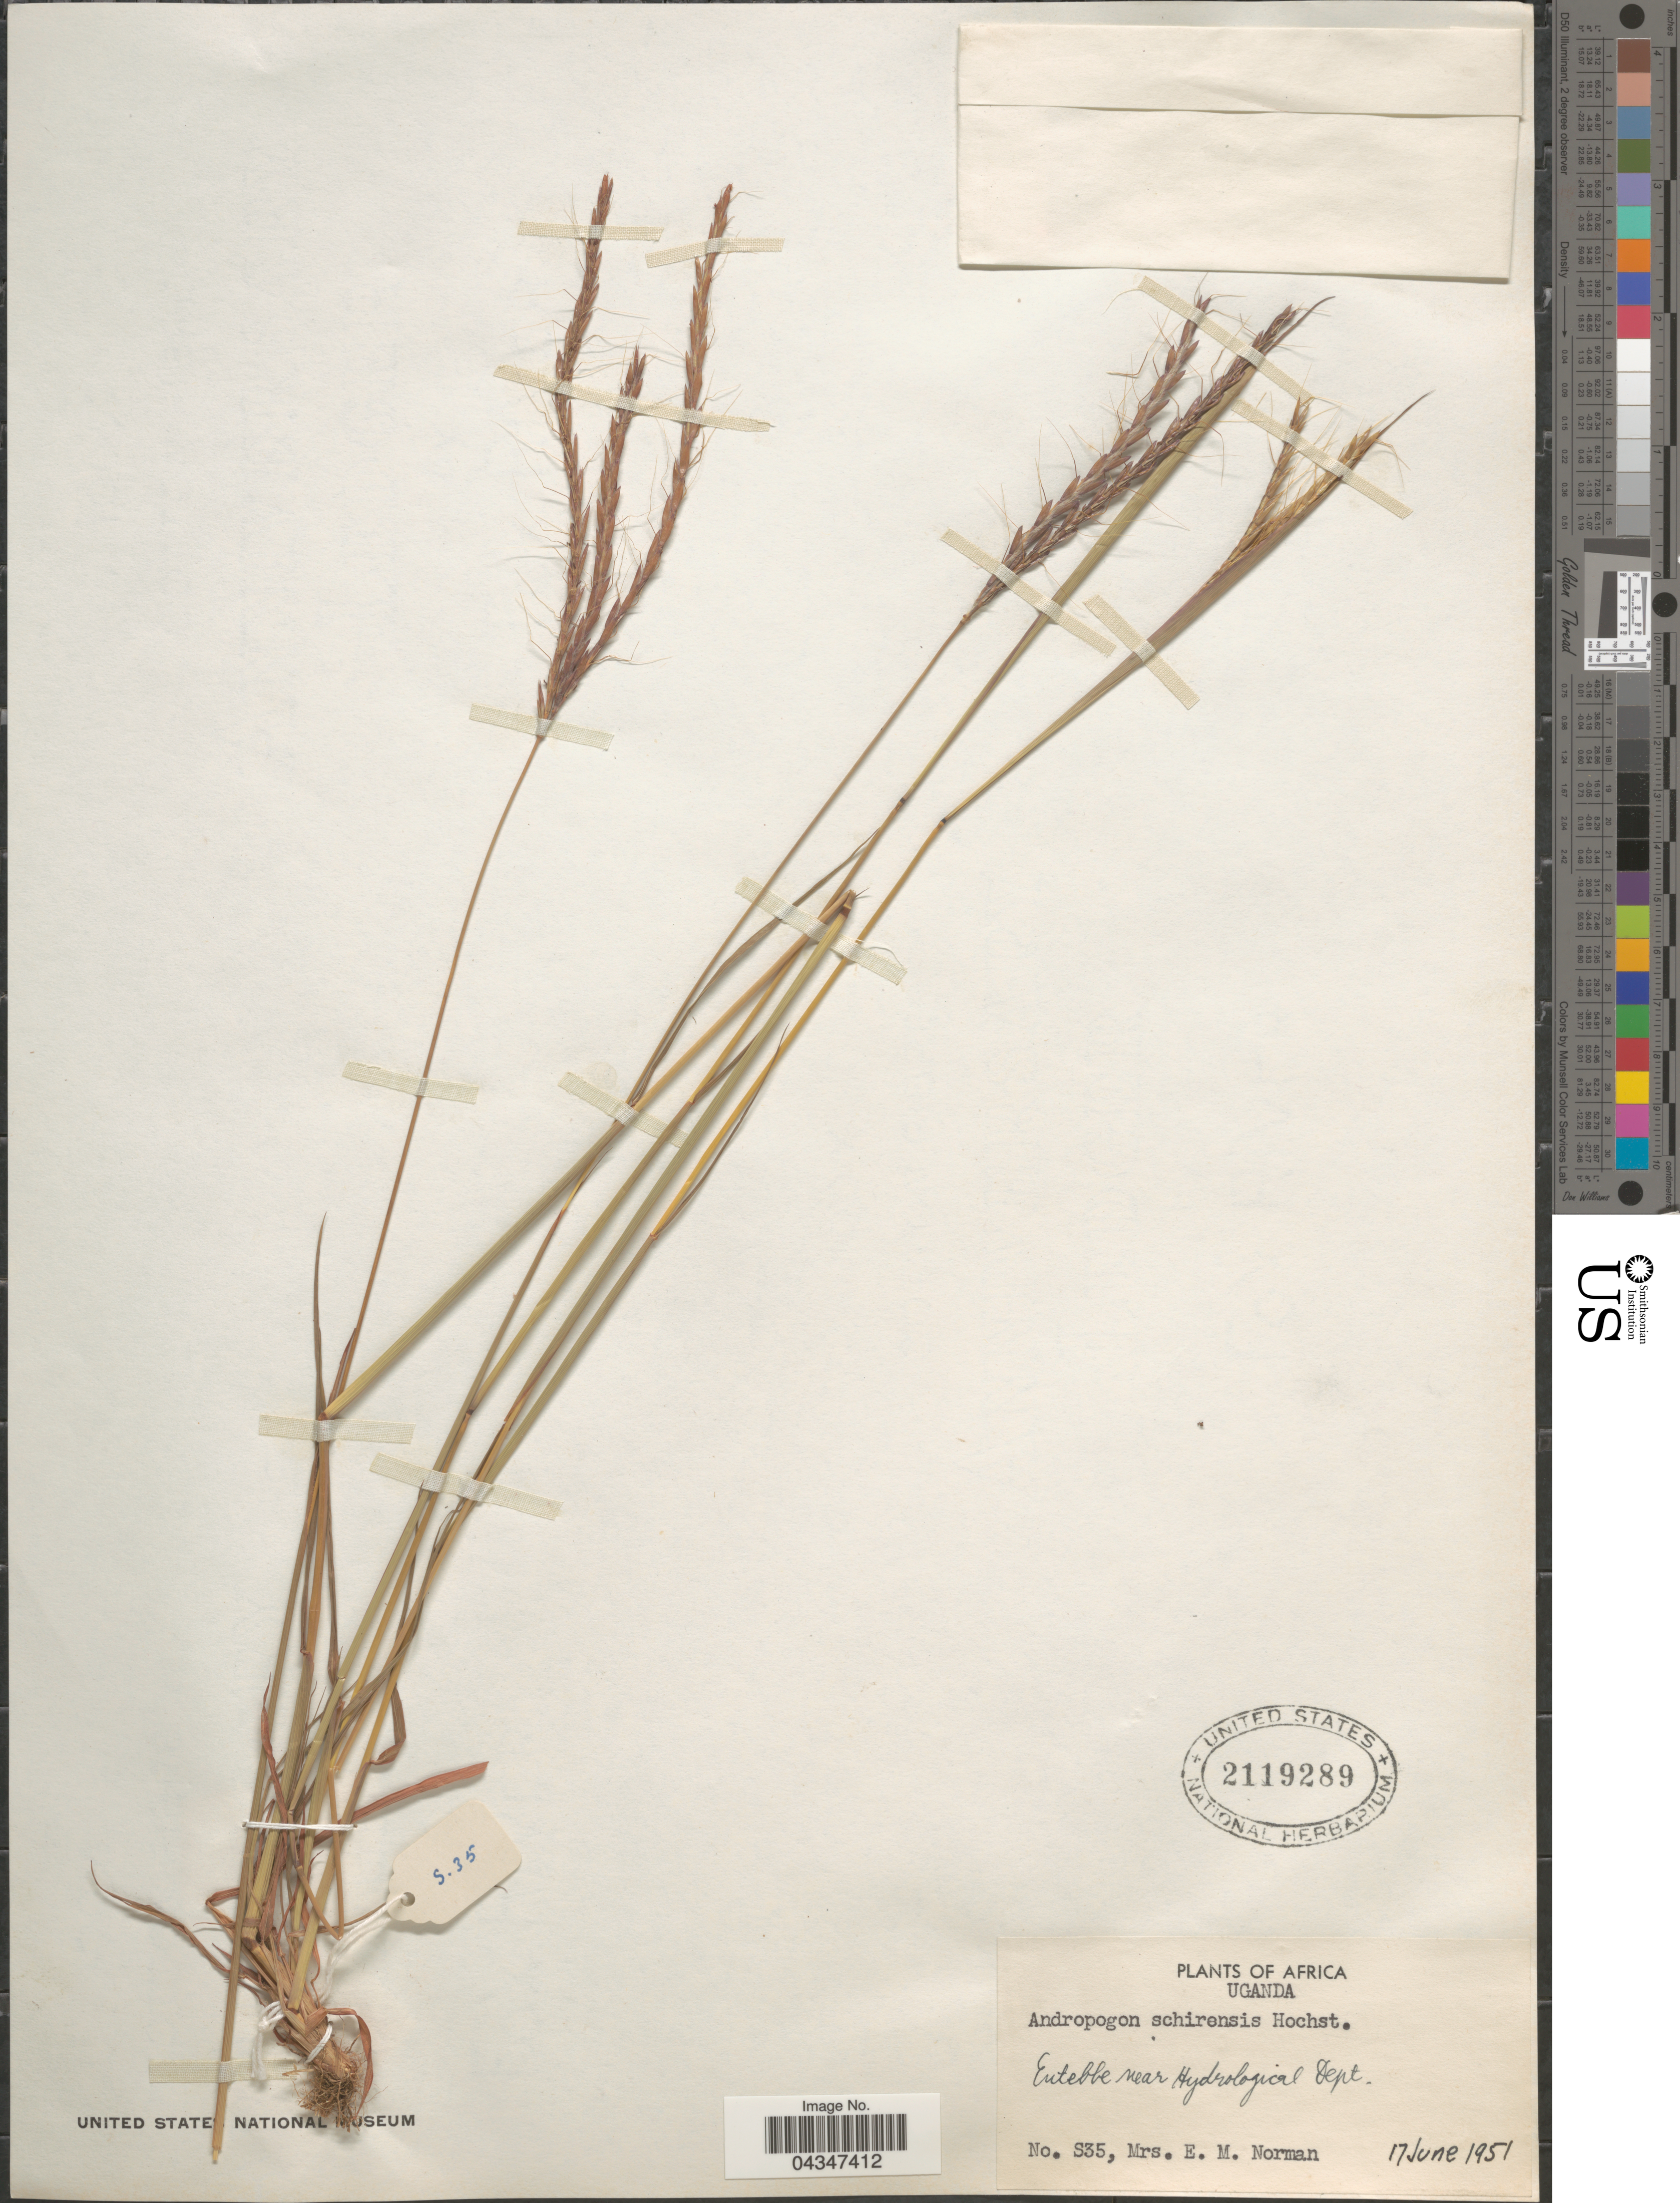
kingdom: Plantae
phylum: Tracheophyta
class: Liliopsida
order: Poales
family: Poaceae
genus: Andropogon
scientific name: Andropogon schirensis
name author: Hochst. ex A. Rich.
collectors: E. Norman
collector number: S35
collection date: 1951-06-17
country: Uganda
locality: Entebbe near Hydrological Dept.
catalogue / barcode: US 2119289